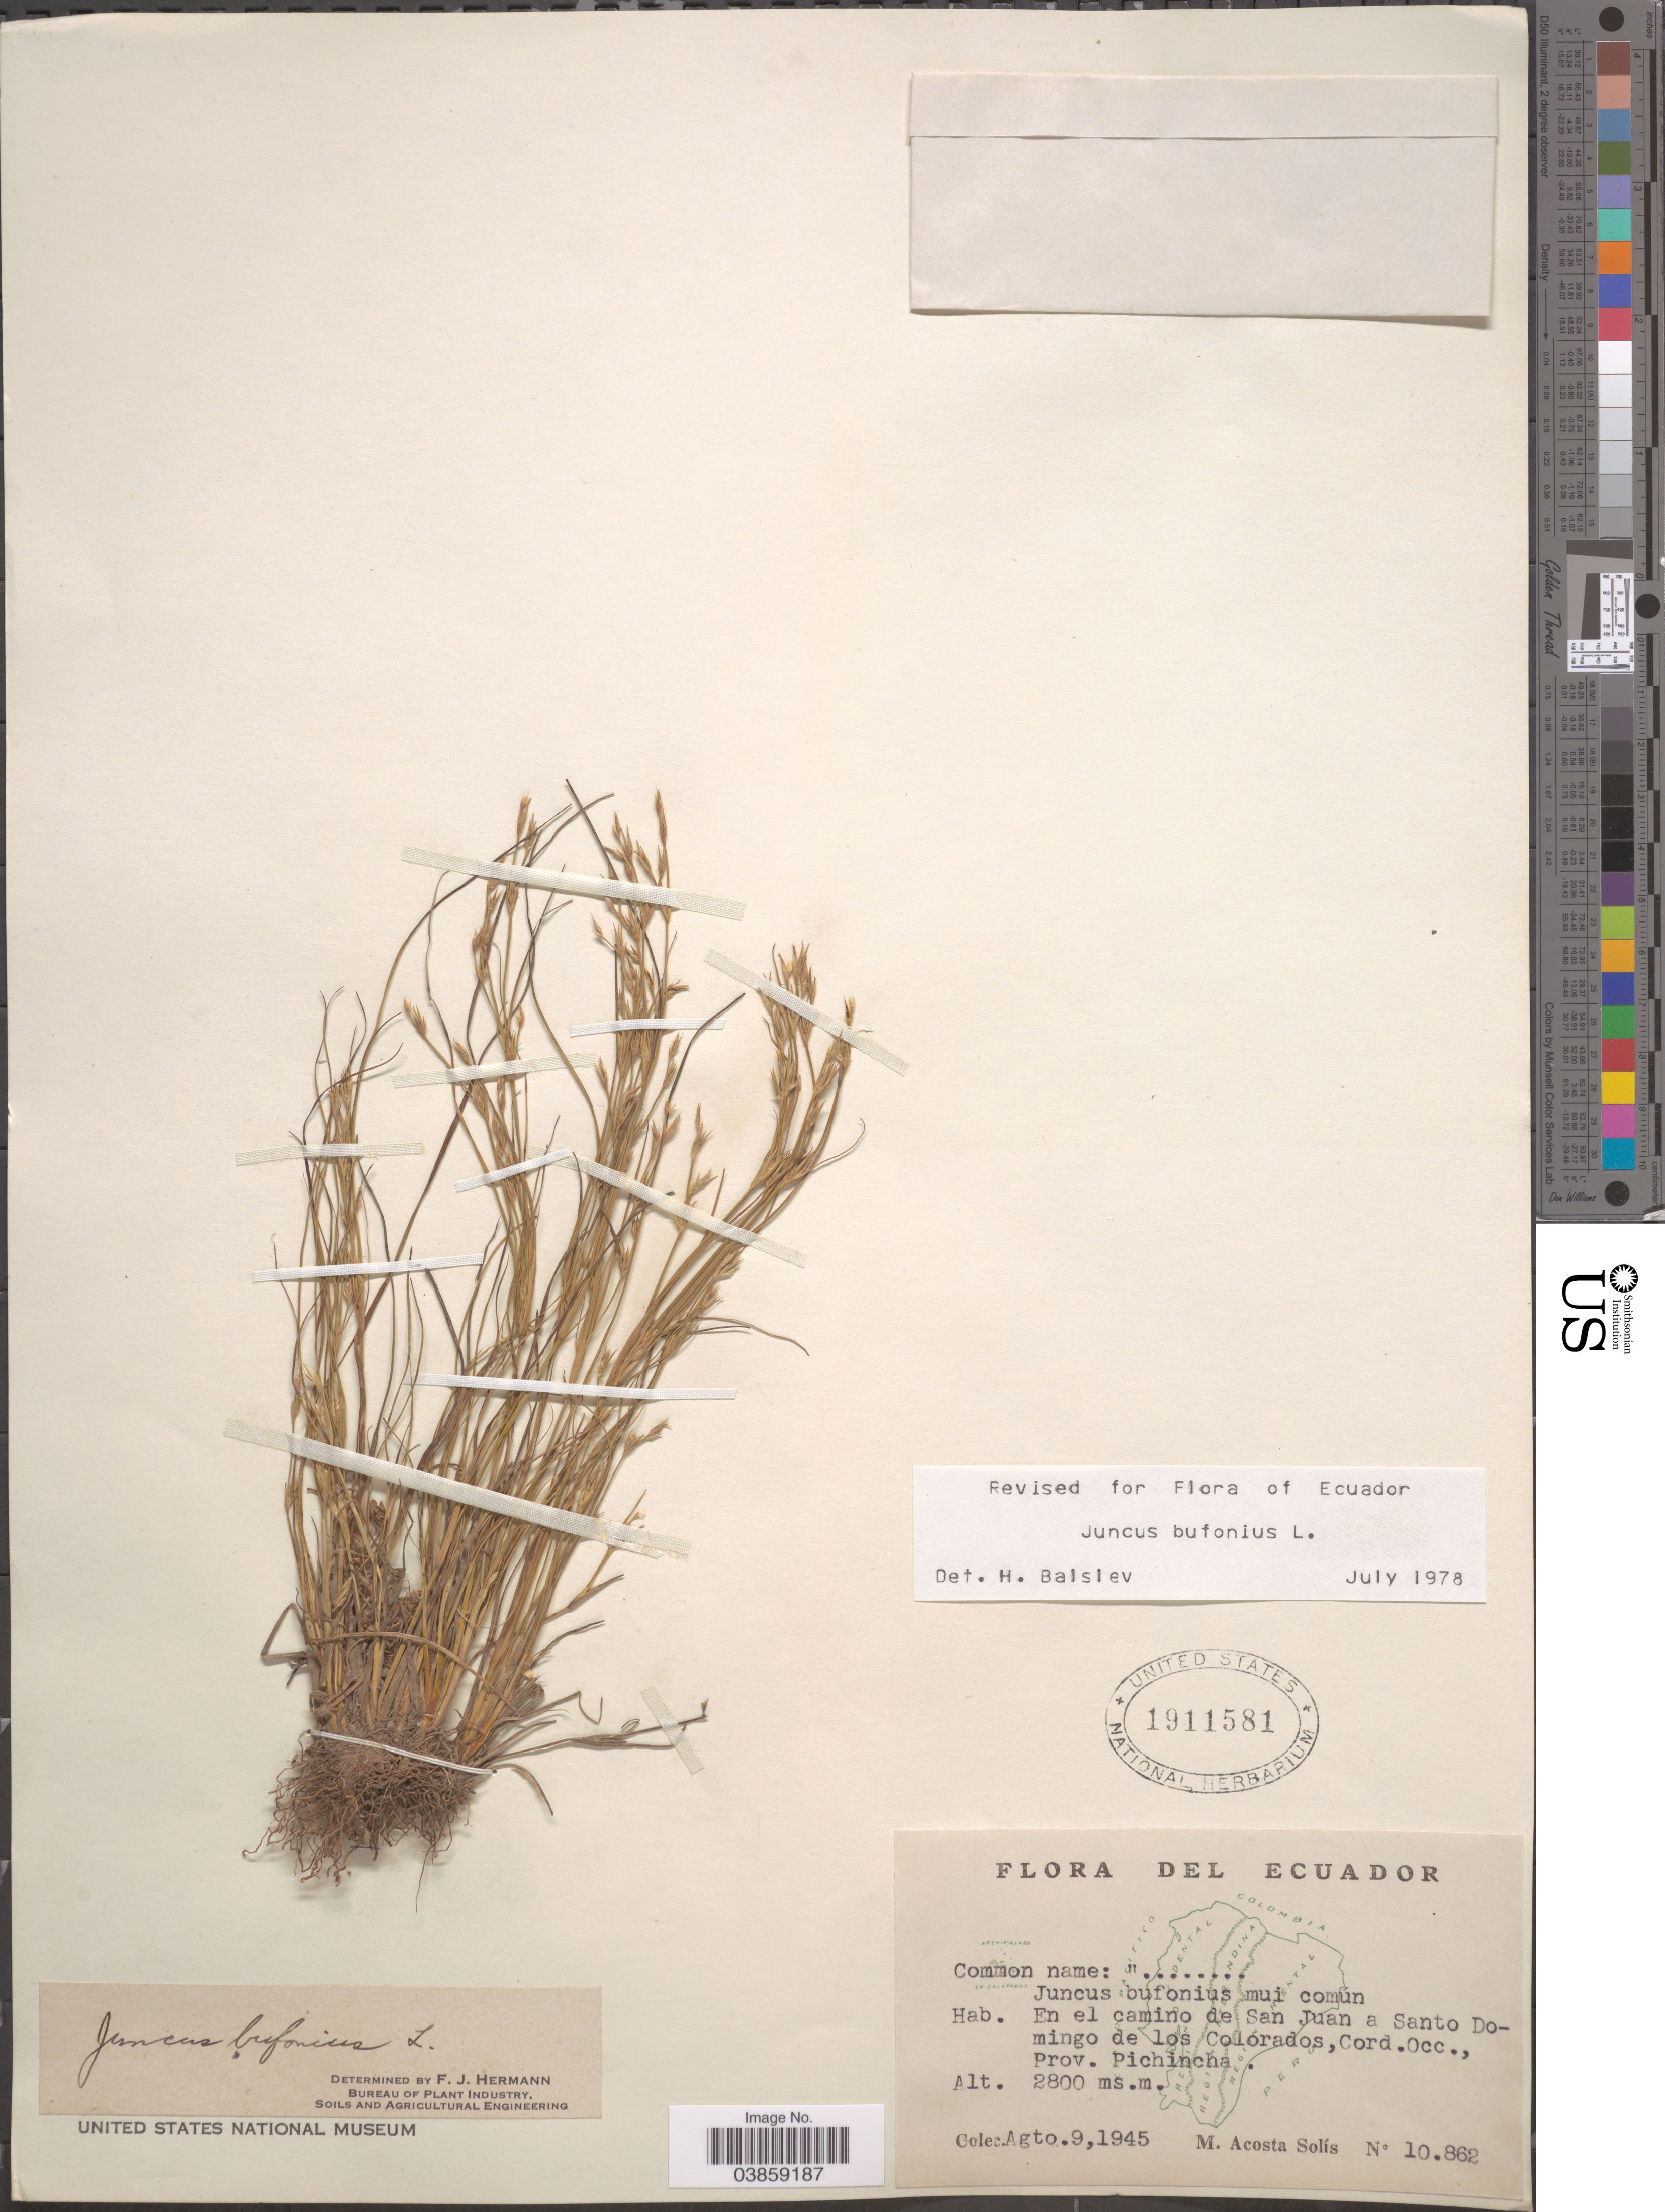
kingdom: Plantae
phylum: Tracheophyta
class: Liliopsida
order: Poales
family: Juncaceae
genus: Juncus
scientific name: Juncus bufonius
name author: L.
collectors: M. Acosta Solis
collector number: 10862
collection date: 1945-08-09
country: Ecuador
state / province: Pichincha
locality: En el camino de San Juan a Santo Domingo de los Colorados, Cord. Occ.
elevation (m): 2800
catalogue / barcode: US 1911581